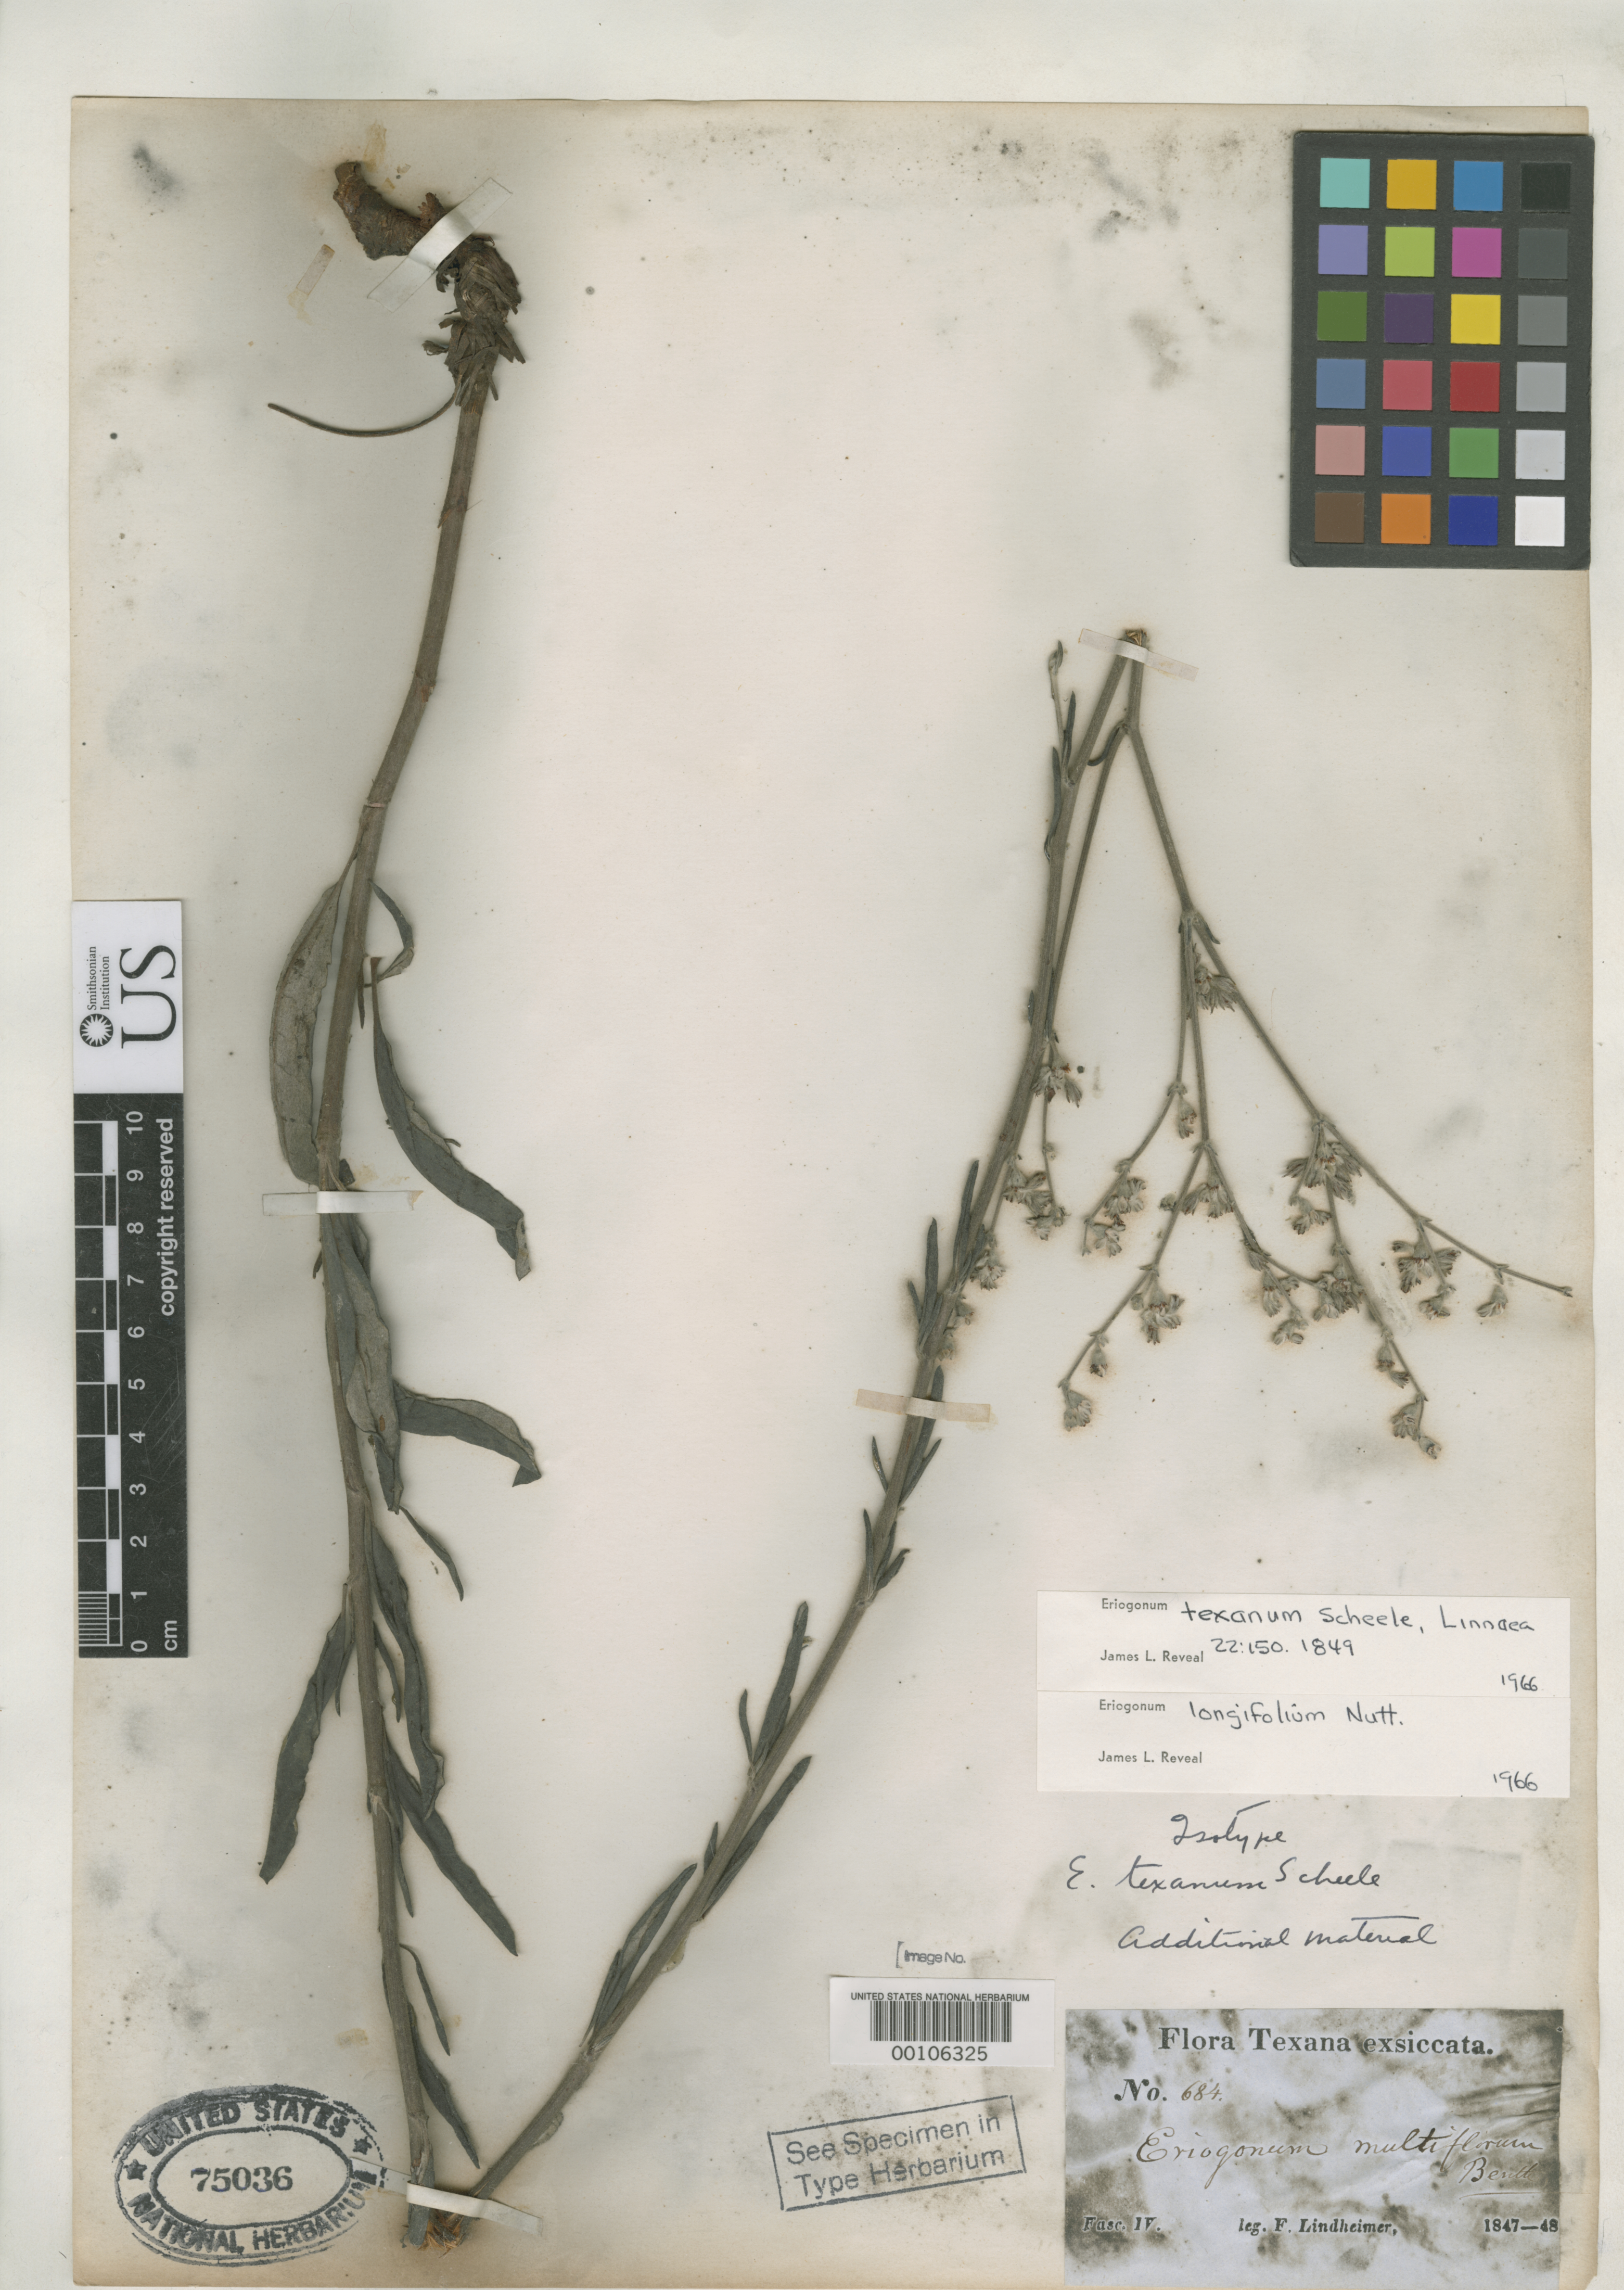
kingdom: Plantae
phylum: Tracheophyta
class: Magnoliopsida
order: Caryophyllales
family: Polygonaceae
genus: Eriogonum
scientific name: Eriogonum texanum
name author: Scheele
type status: Isotype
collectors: F. J. Lindheimer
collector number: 684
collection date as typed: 1847 to -- --- 1848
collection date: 1847/1848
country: United States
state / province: Texas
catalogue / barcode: US 75036